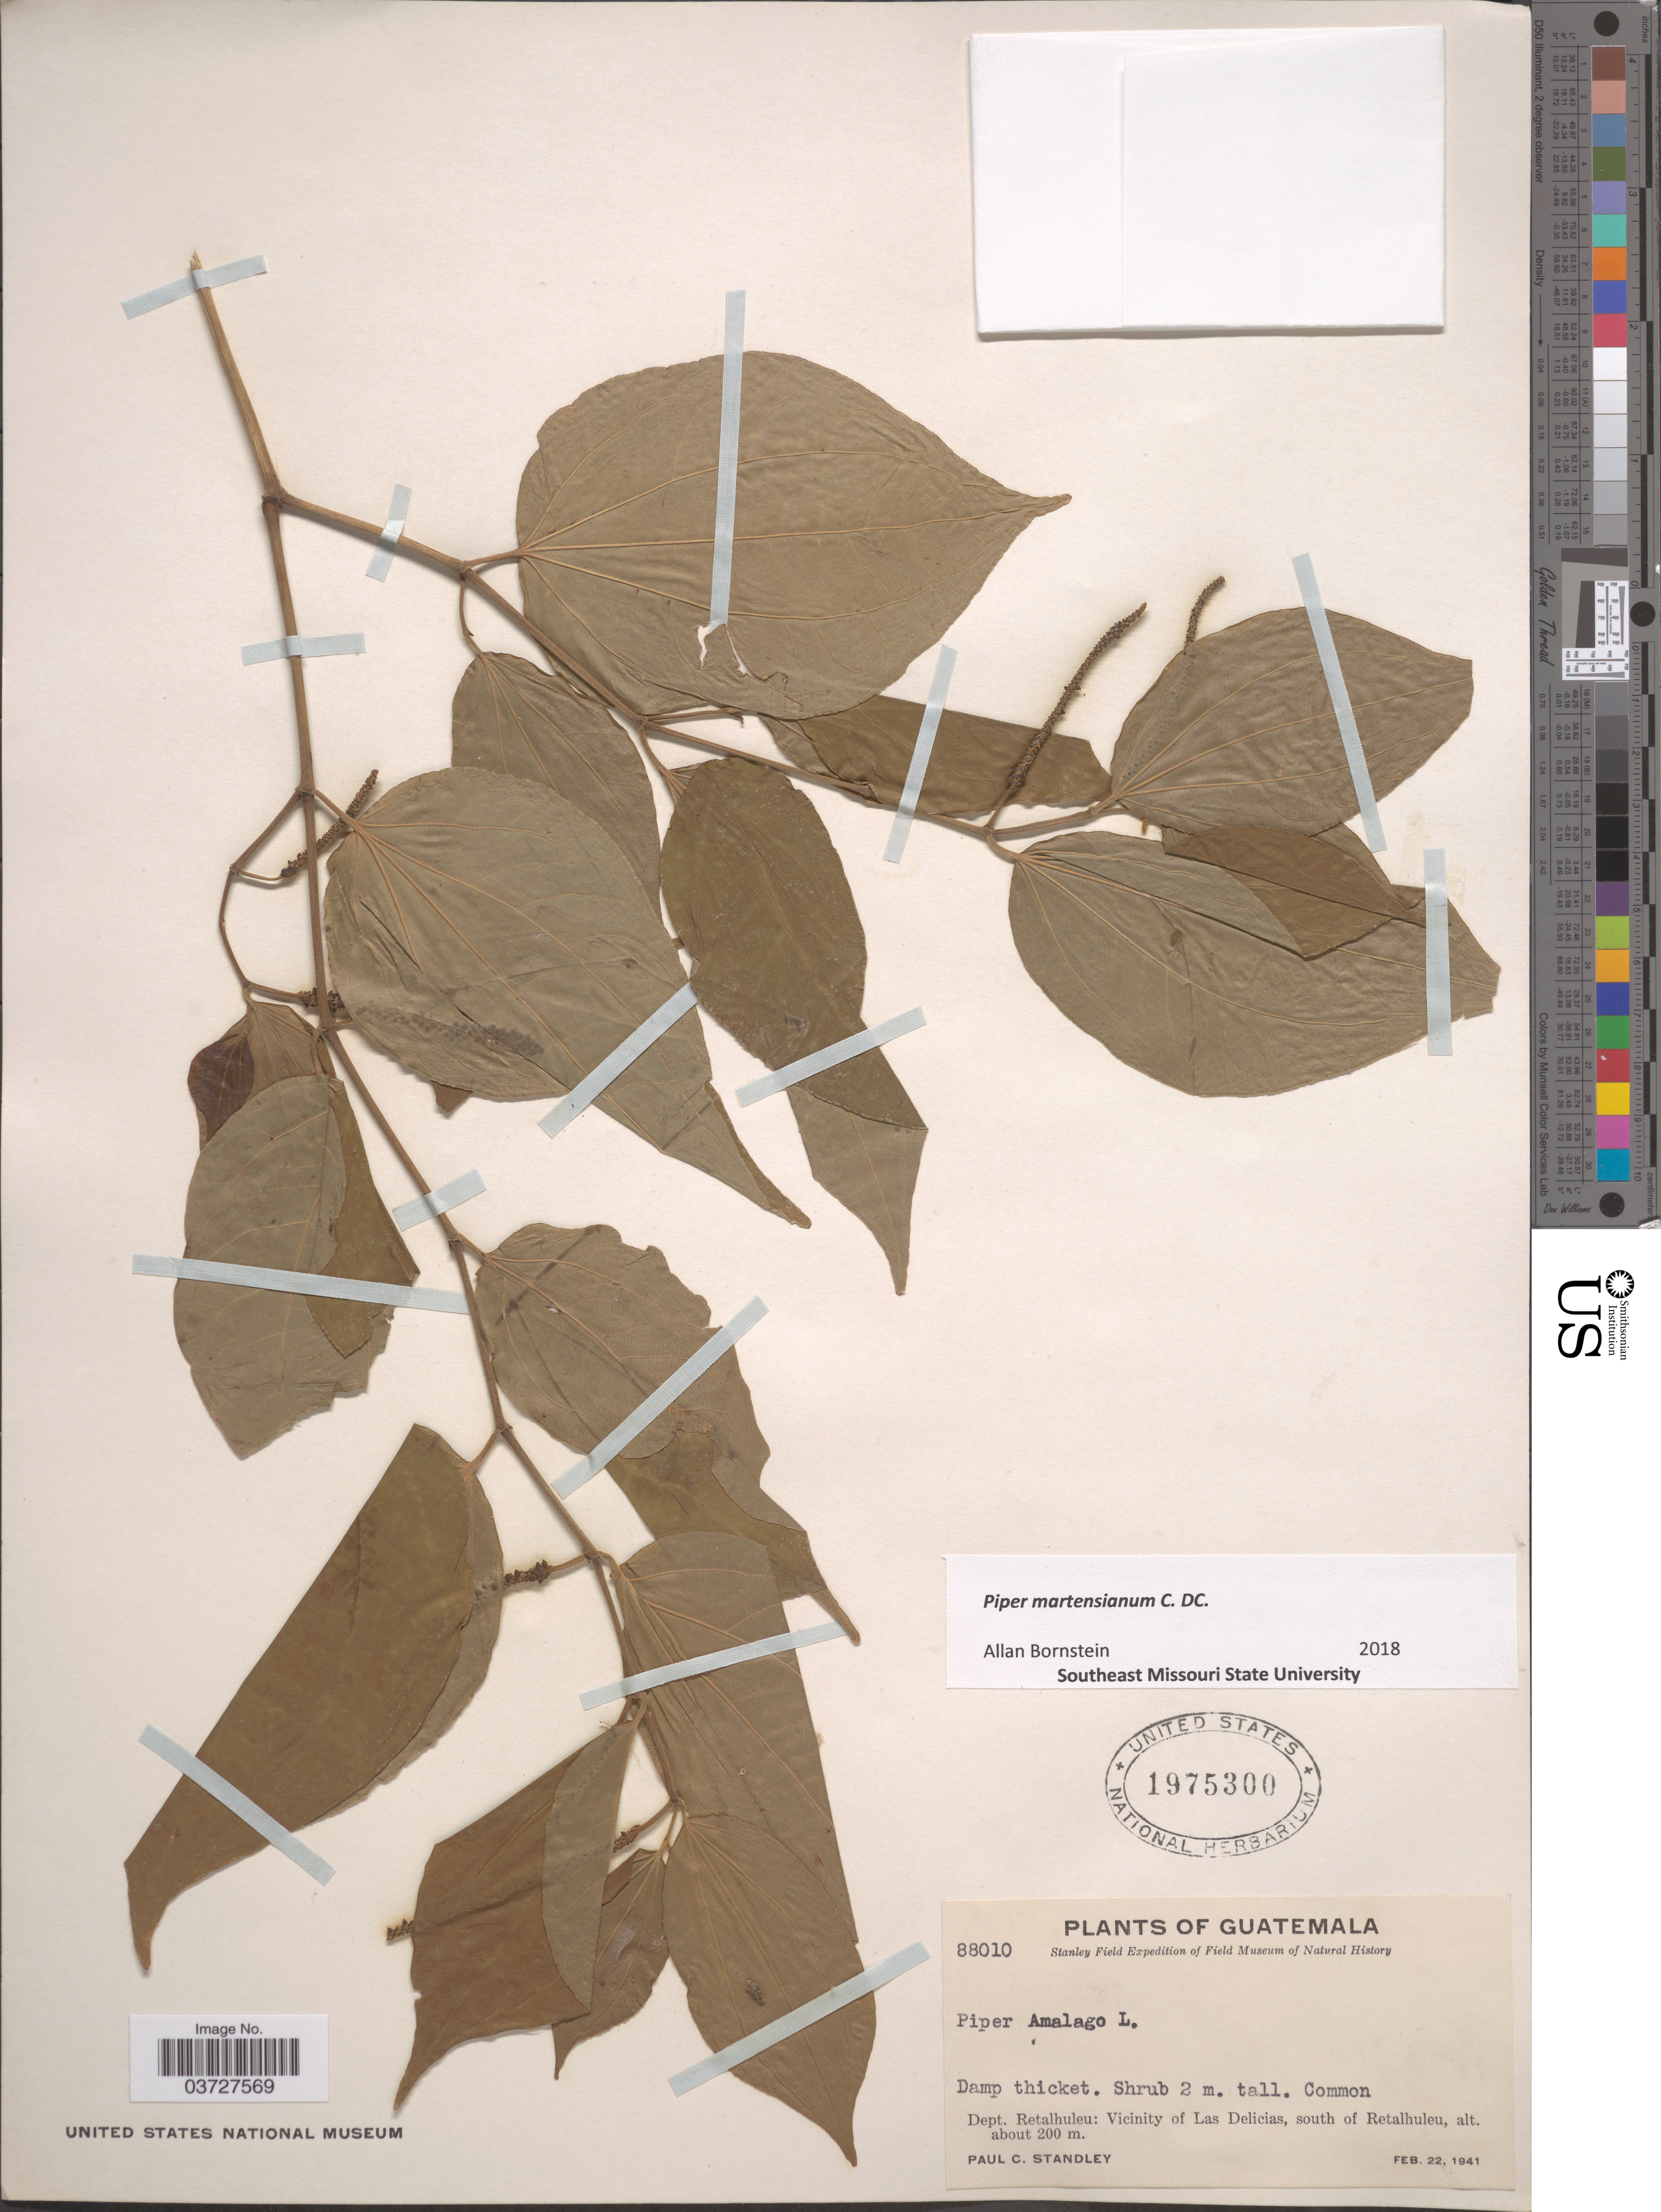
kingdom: Plantae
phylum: Tracheophyta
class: Magnoliopsida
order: Piperales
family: Piperaceae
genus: Piper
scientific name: Piper martensianum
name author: C. DC.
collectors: P. C. Standley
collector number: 88010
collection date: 1941-02-22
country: Guatemala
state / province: Retalhuleu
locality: Dept. Retalhuleu: Vicinity of Las Delicias, south of Retalhuleu.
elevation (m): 200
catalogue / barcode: US 1975300